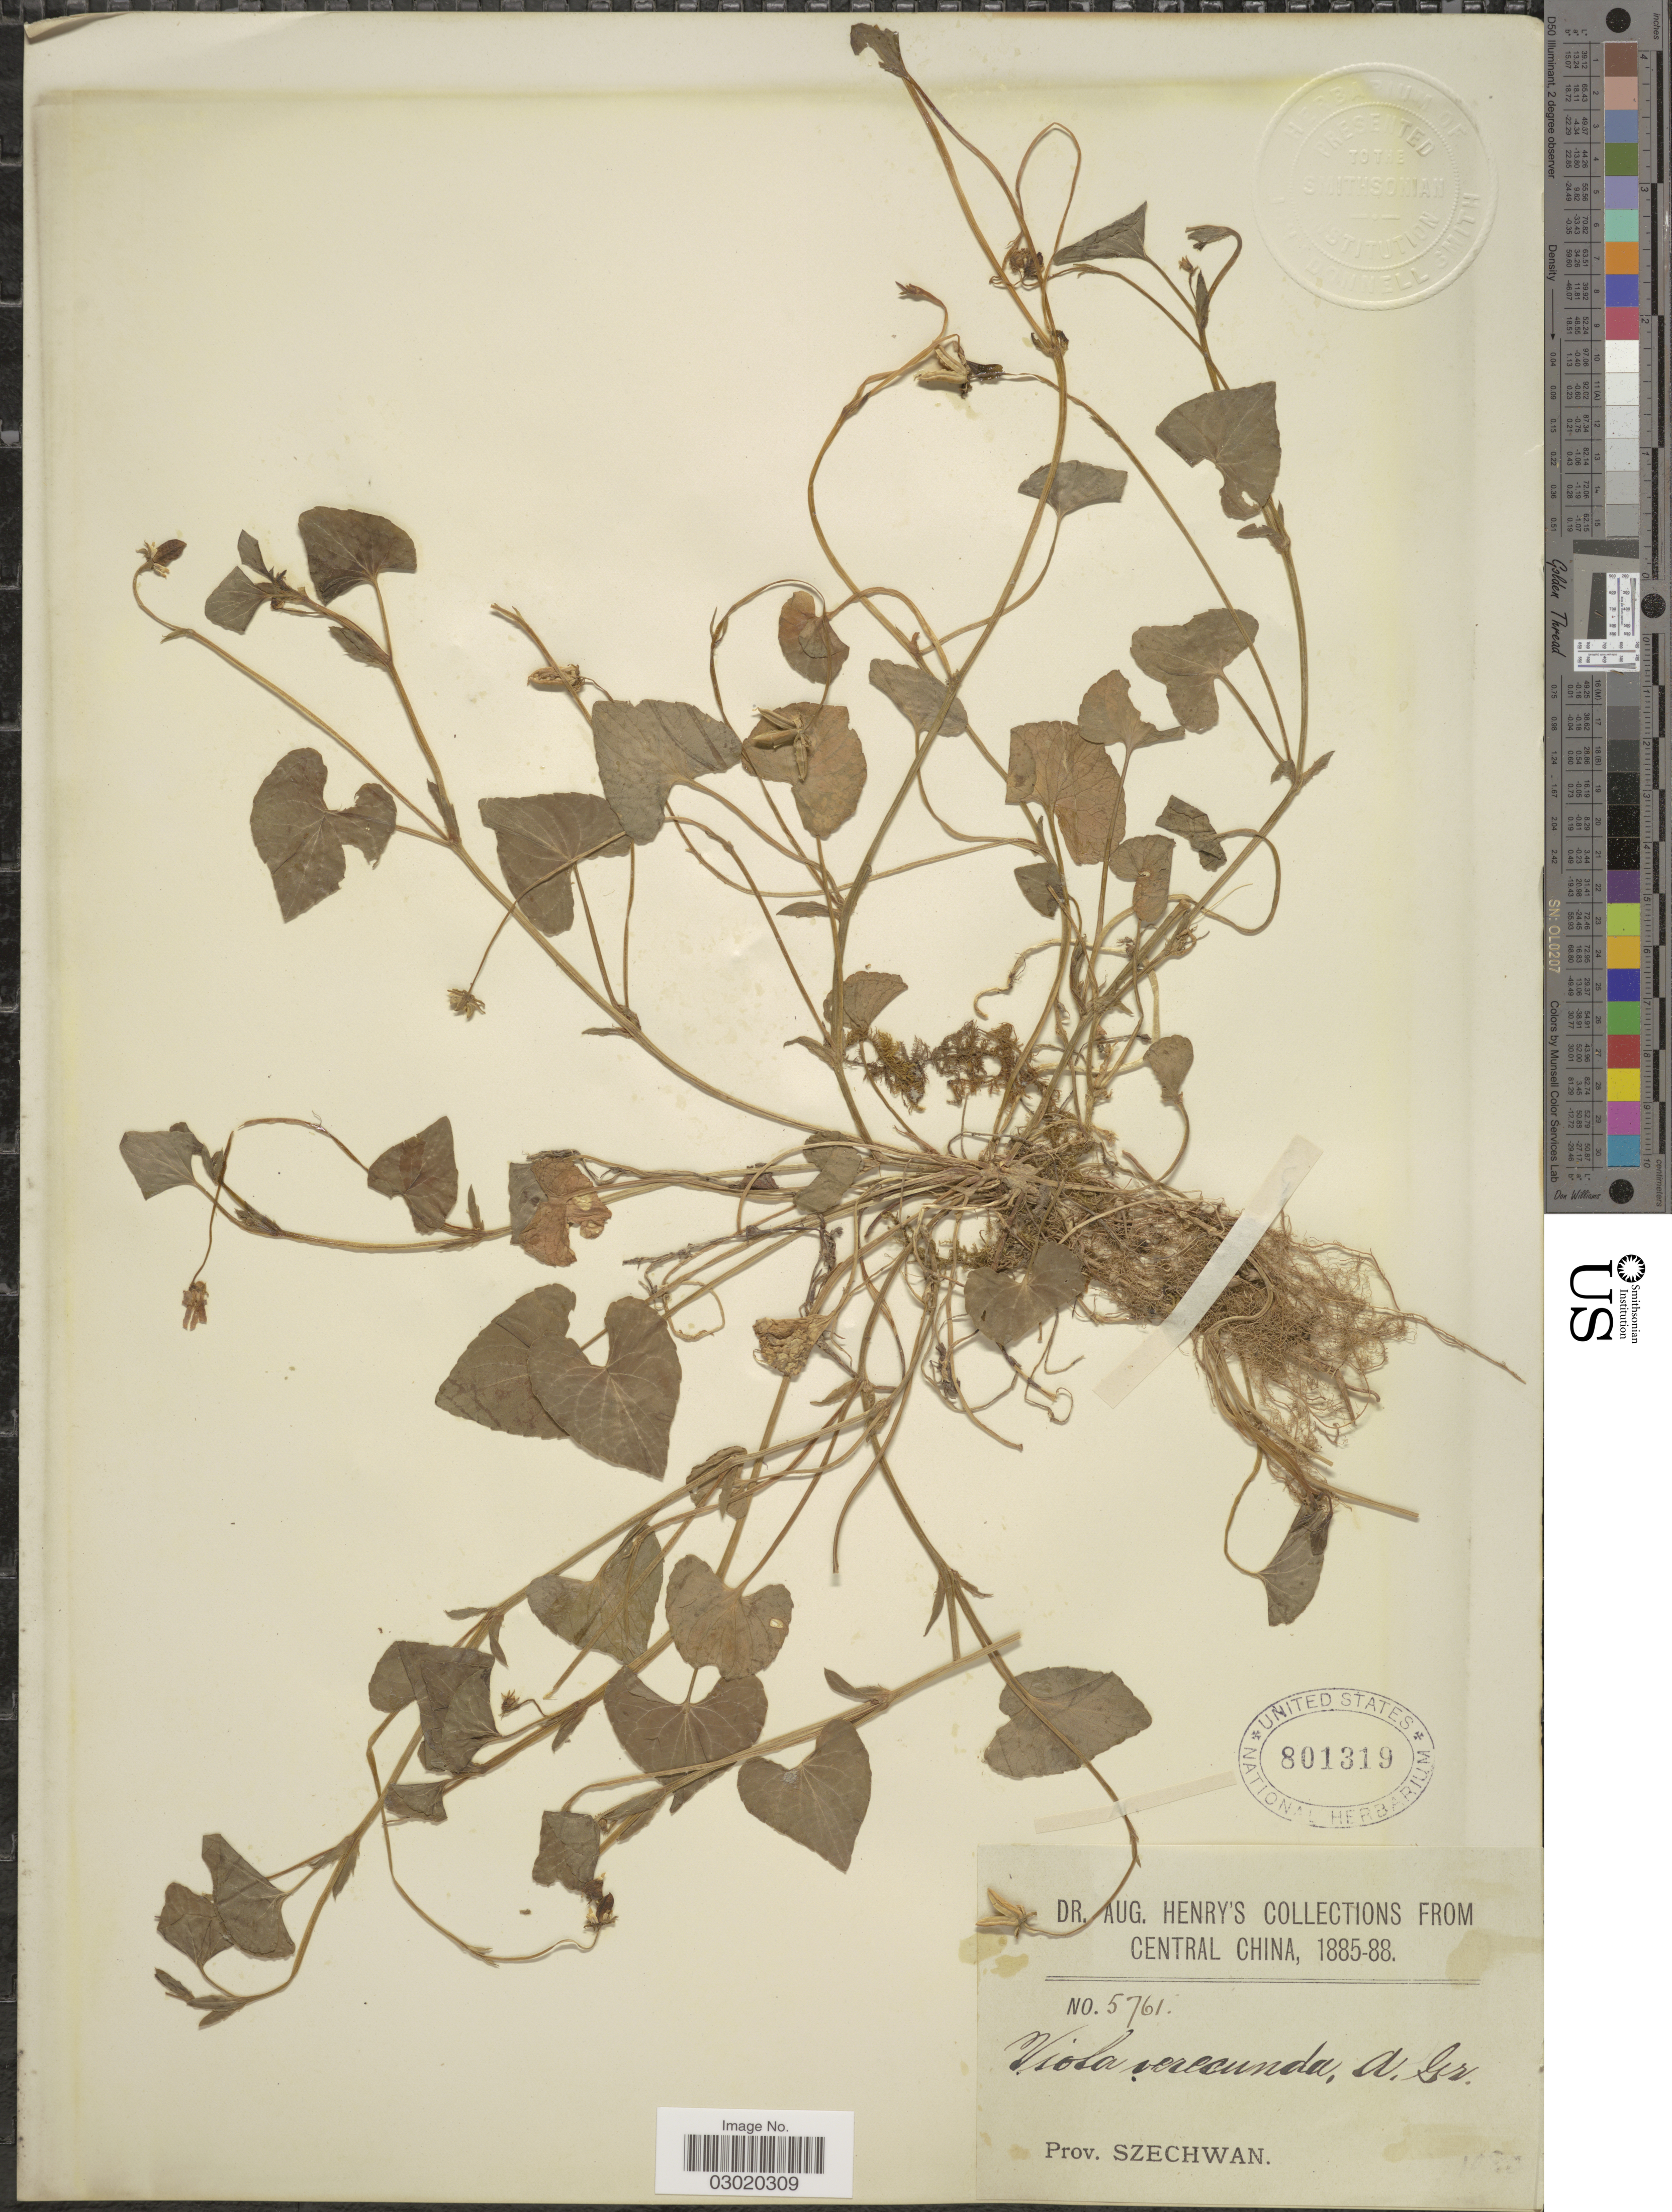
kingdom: Plantae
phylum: Tracheophyta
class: Magnoliopsida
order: Malpighiales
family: Violaceae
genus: Viola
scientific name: Viola verecunda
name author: A. Gray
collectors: A. Henry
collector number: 5761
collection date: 1885/1888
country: China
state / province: Sichuan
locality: Central China. Prov. Szechwan.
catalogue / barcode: US 801319